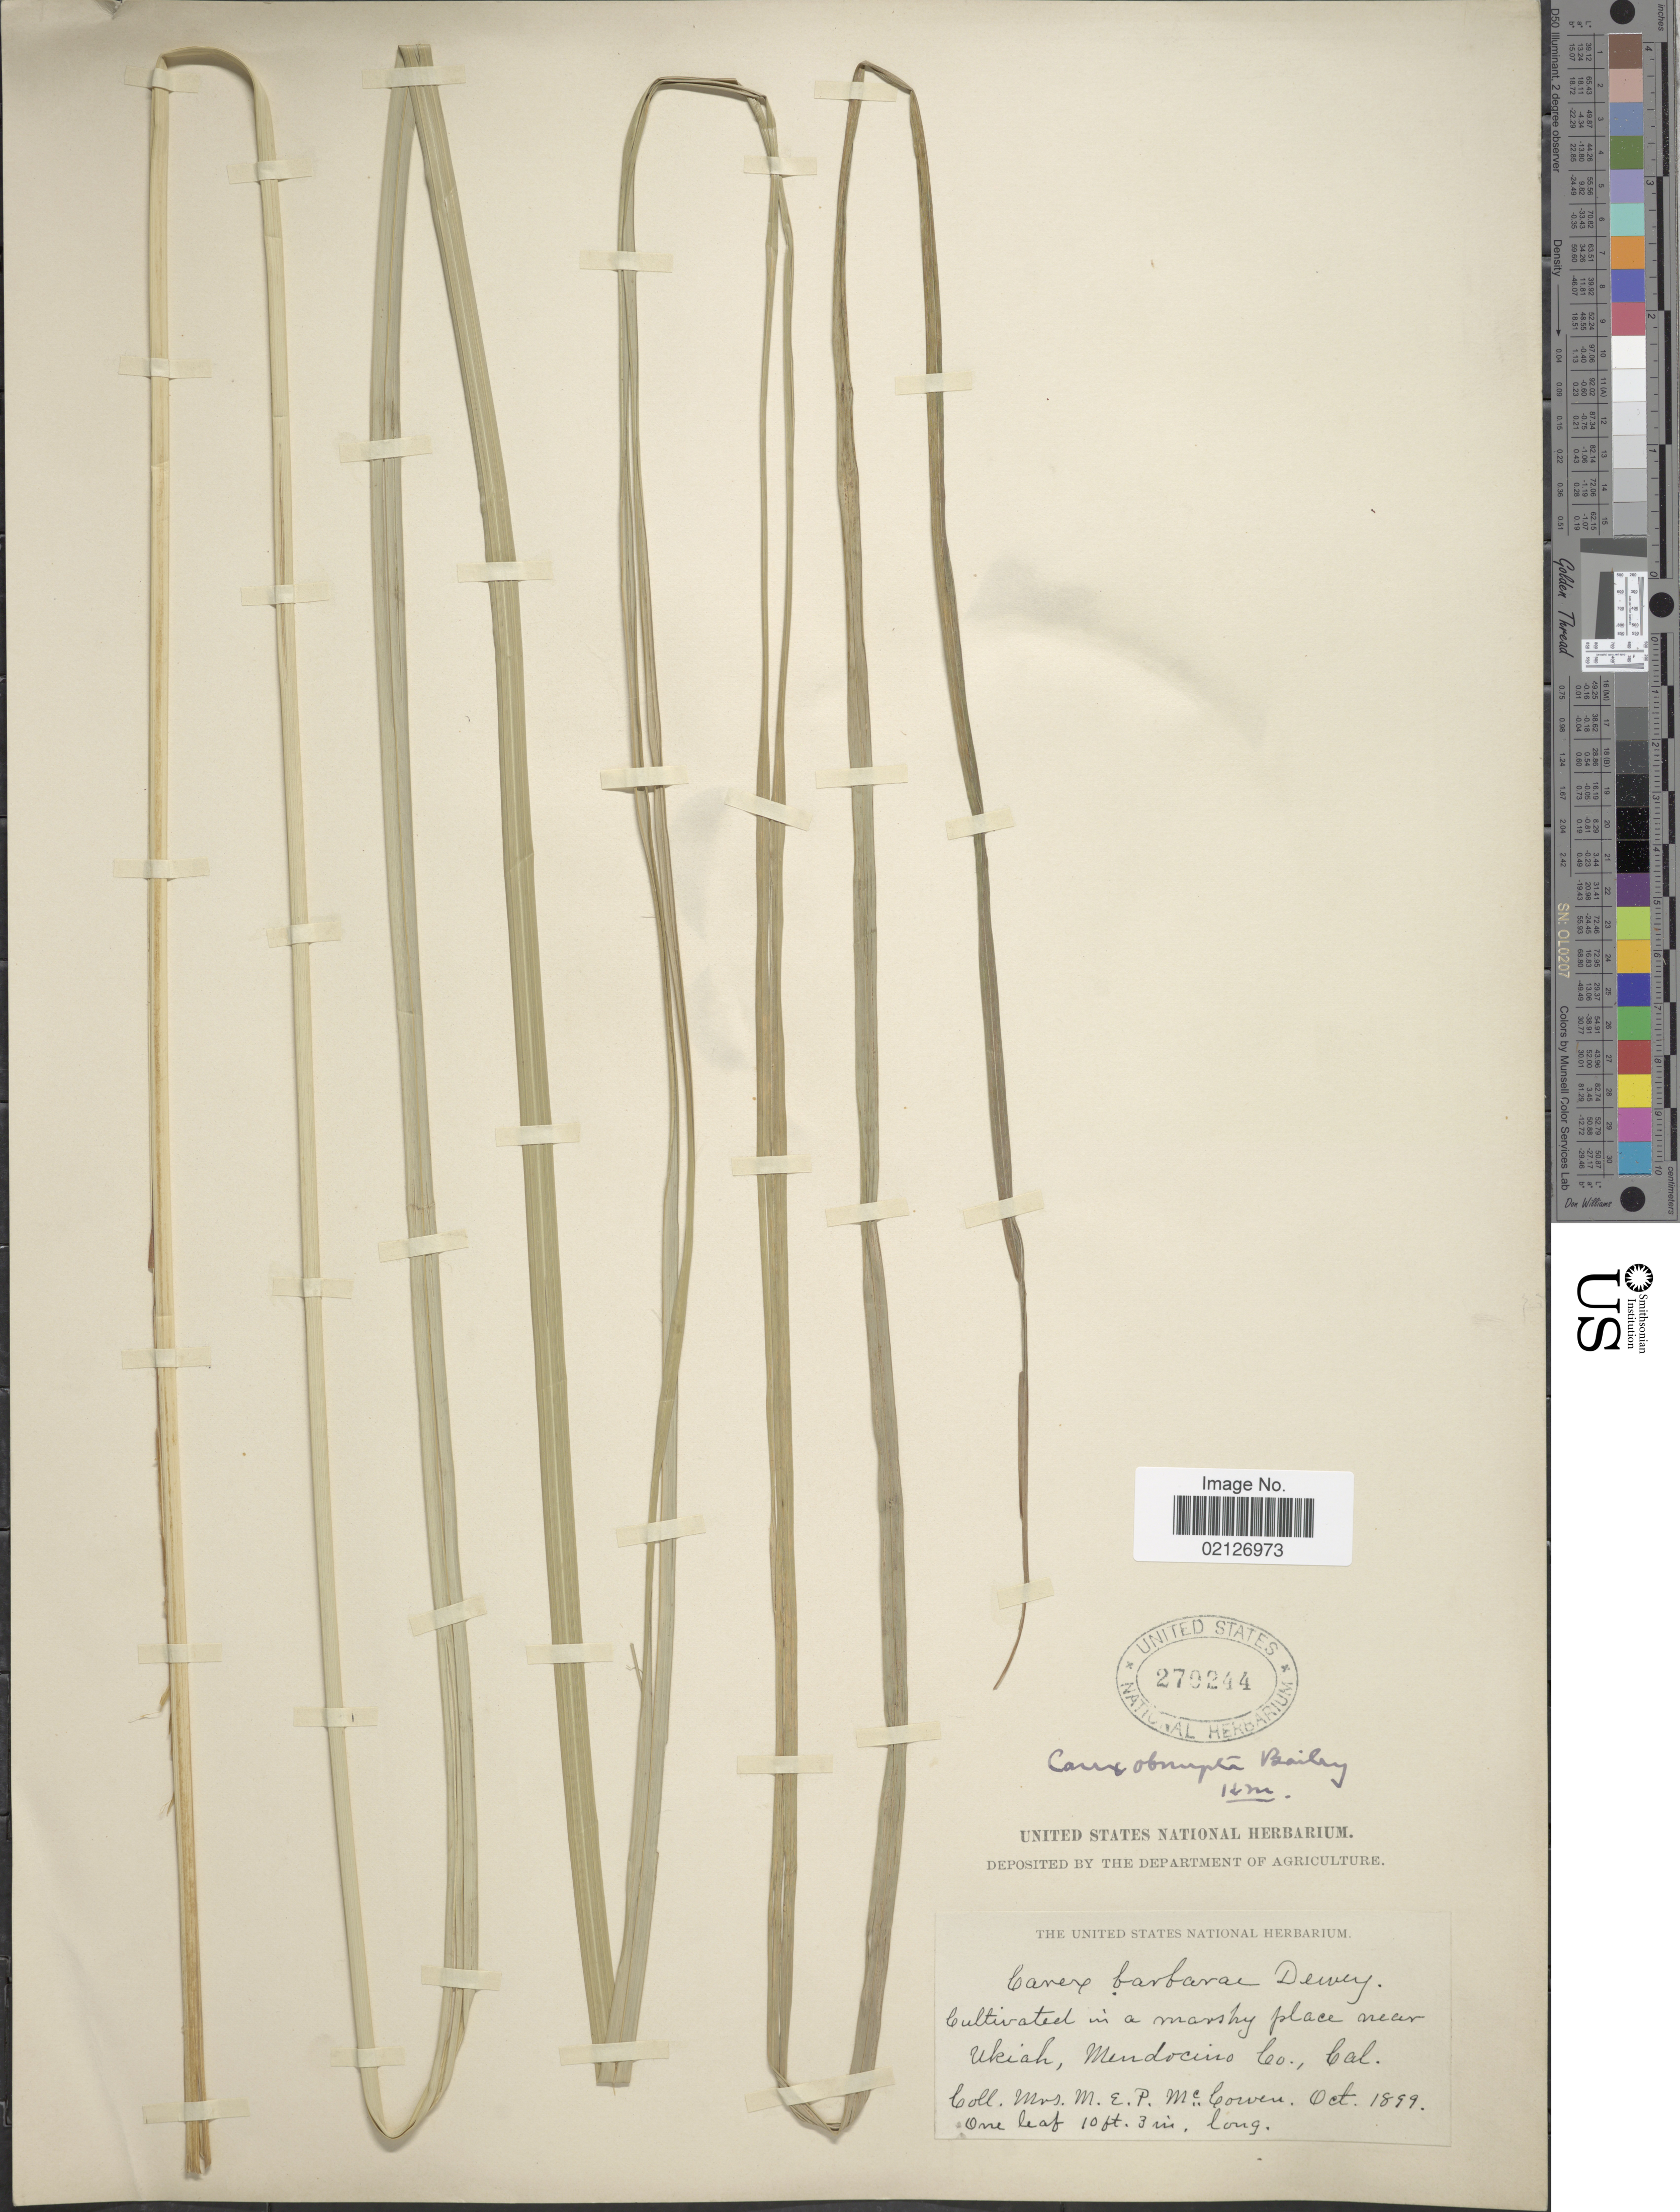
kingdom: Plantae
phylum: Tracheophyta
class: Liliopsida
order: Poales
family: Cyperaceae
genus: Carex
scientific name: Carex obnupta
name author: L.H. Bailey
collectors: M. McCowen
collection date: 1899-10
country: United States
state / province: California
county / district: Mendocino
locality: near Ukiah, Mendocino Co.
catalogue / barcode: US 270244